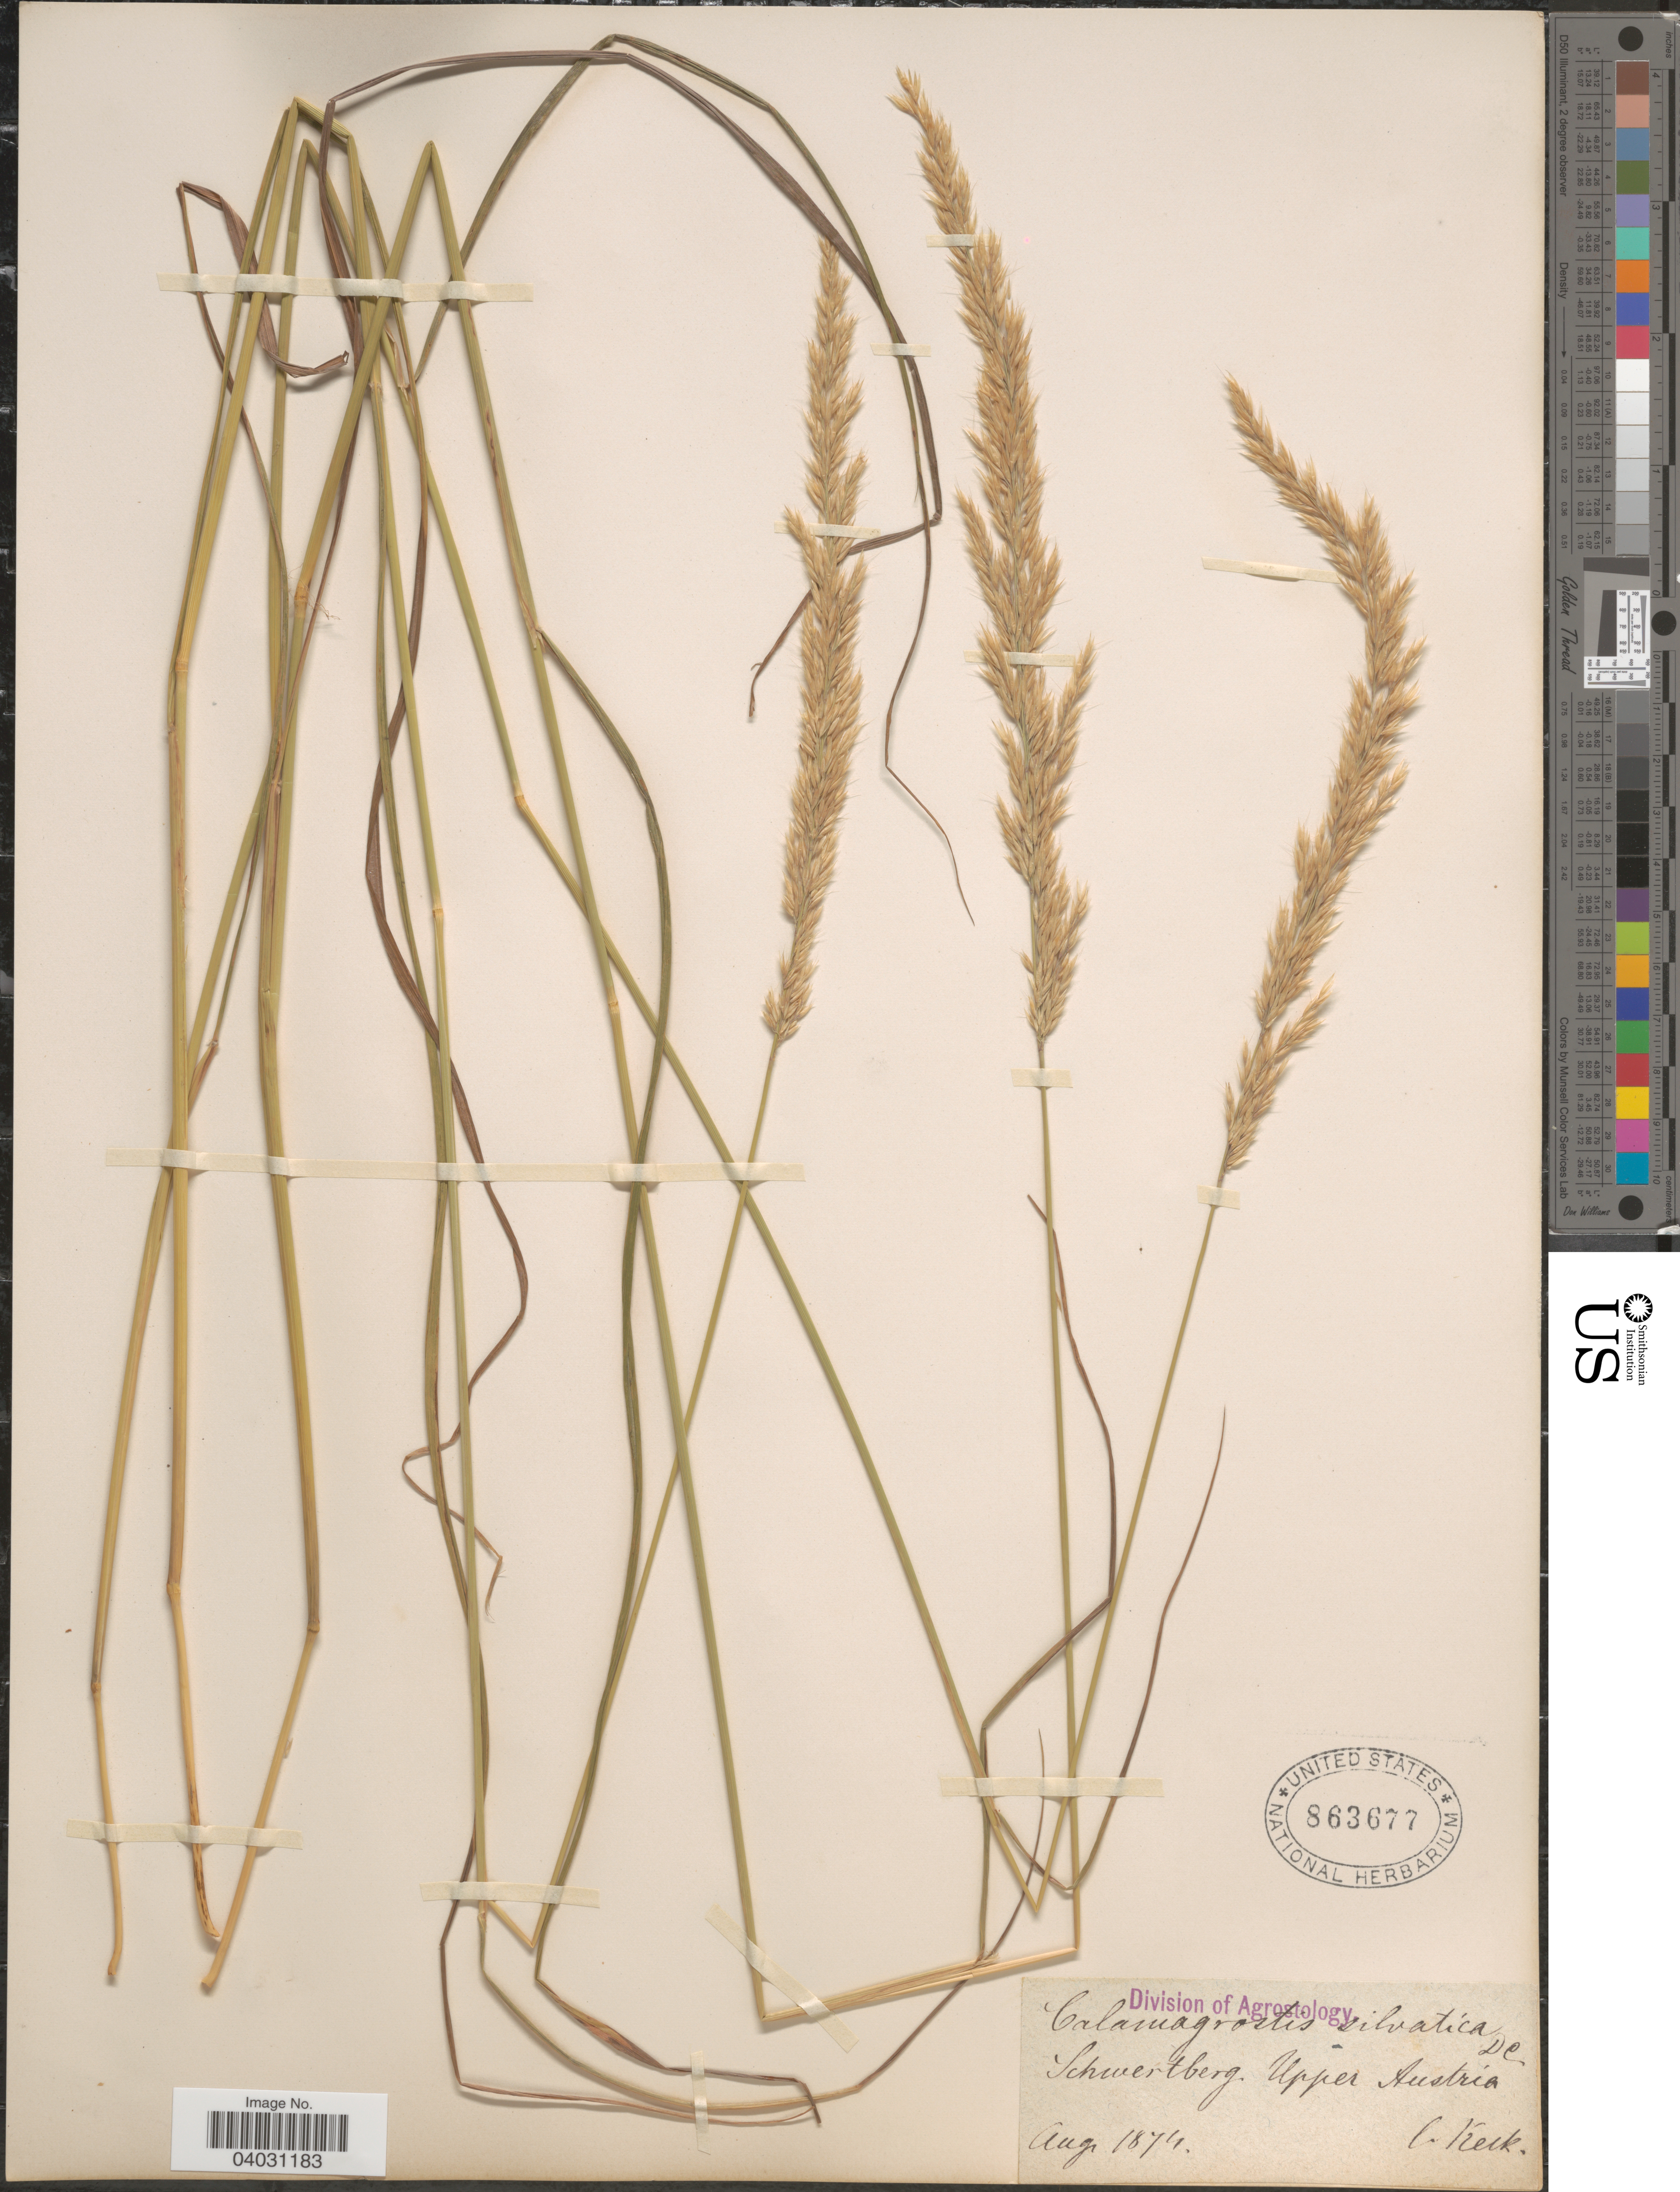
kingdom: Plantae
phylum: Tracheophyta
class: Liliopsida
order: Poales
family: Poaceae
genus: Calamagrostis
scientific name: Calamagrostis arundinacea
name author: (L.) Roth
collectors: C. Keck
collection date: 1874-08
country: Austria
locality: Schwertberg. Upper Austria.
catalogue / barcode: US 863677